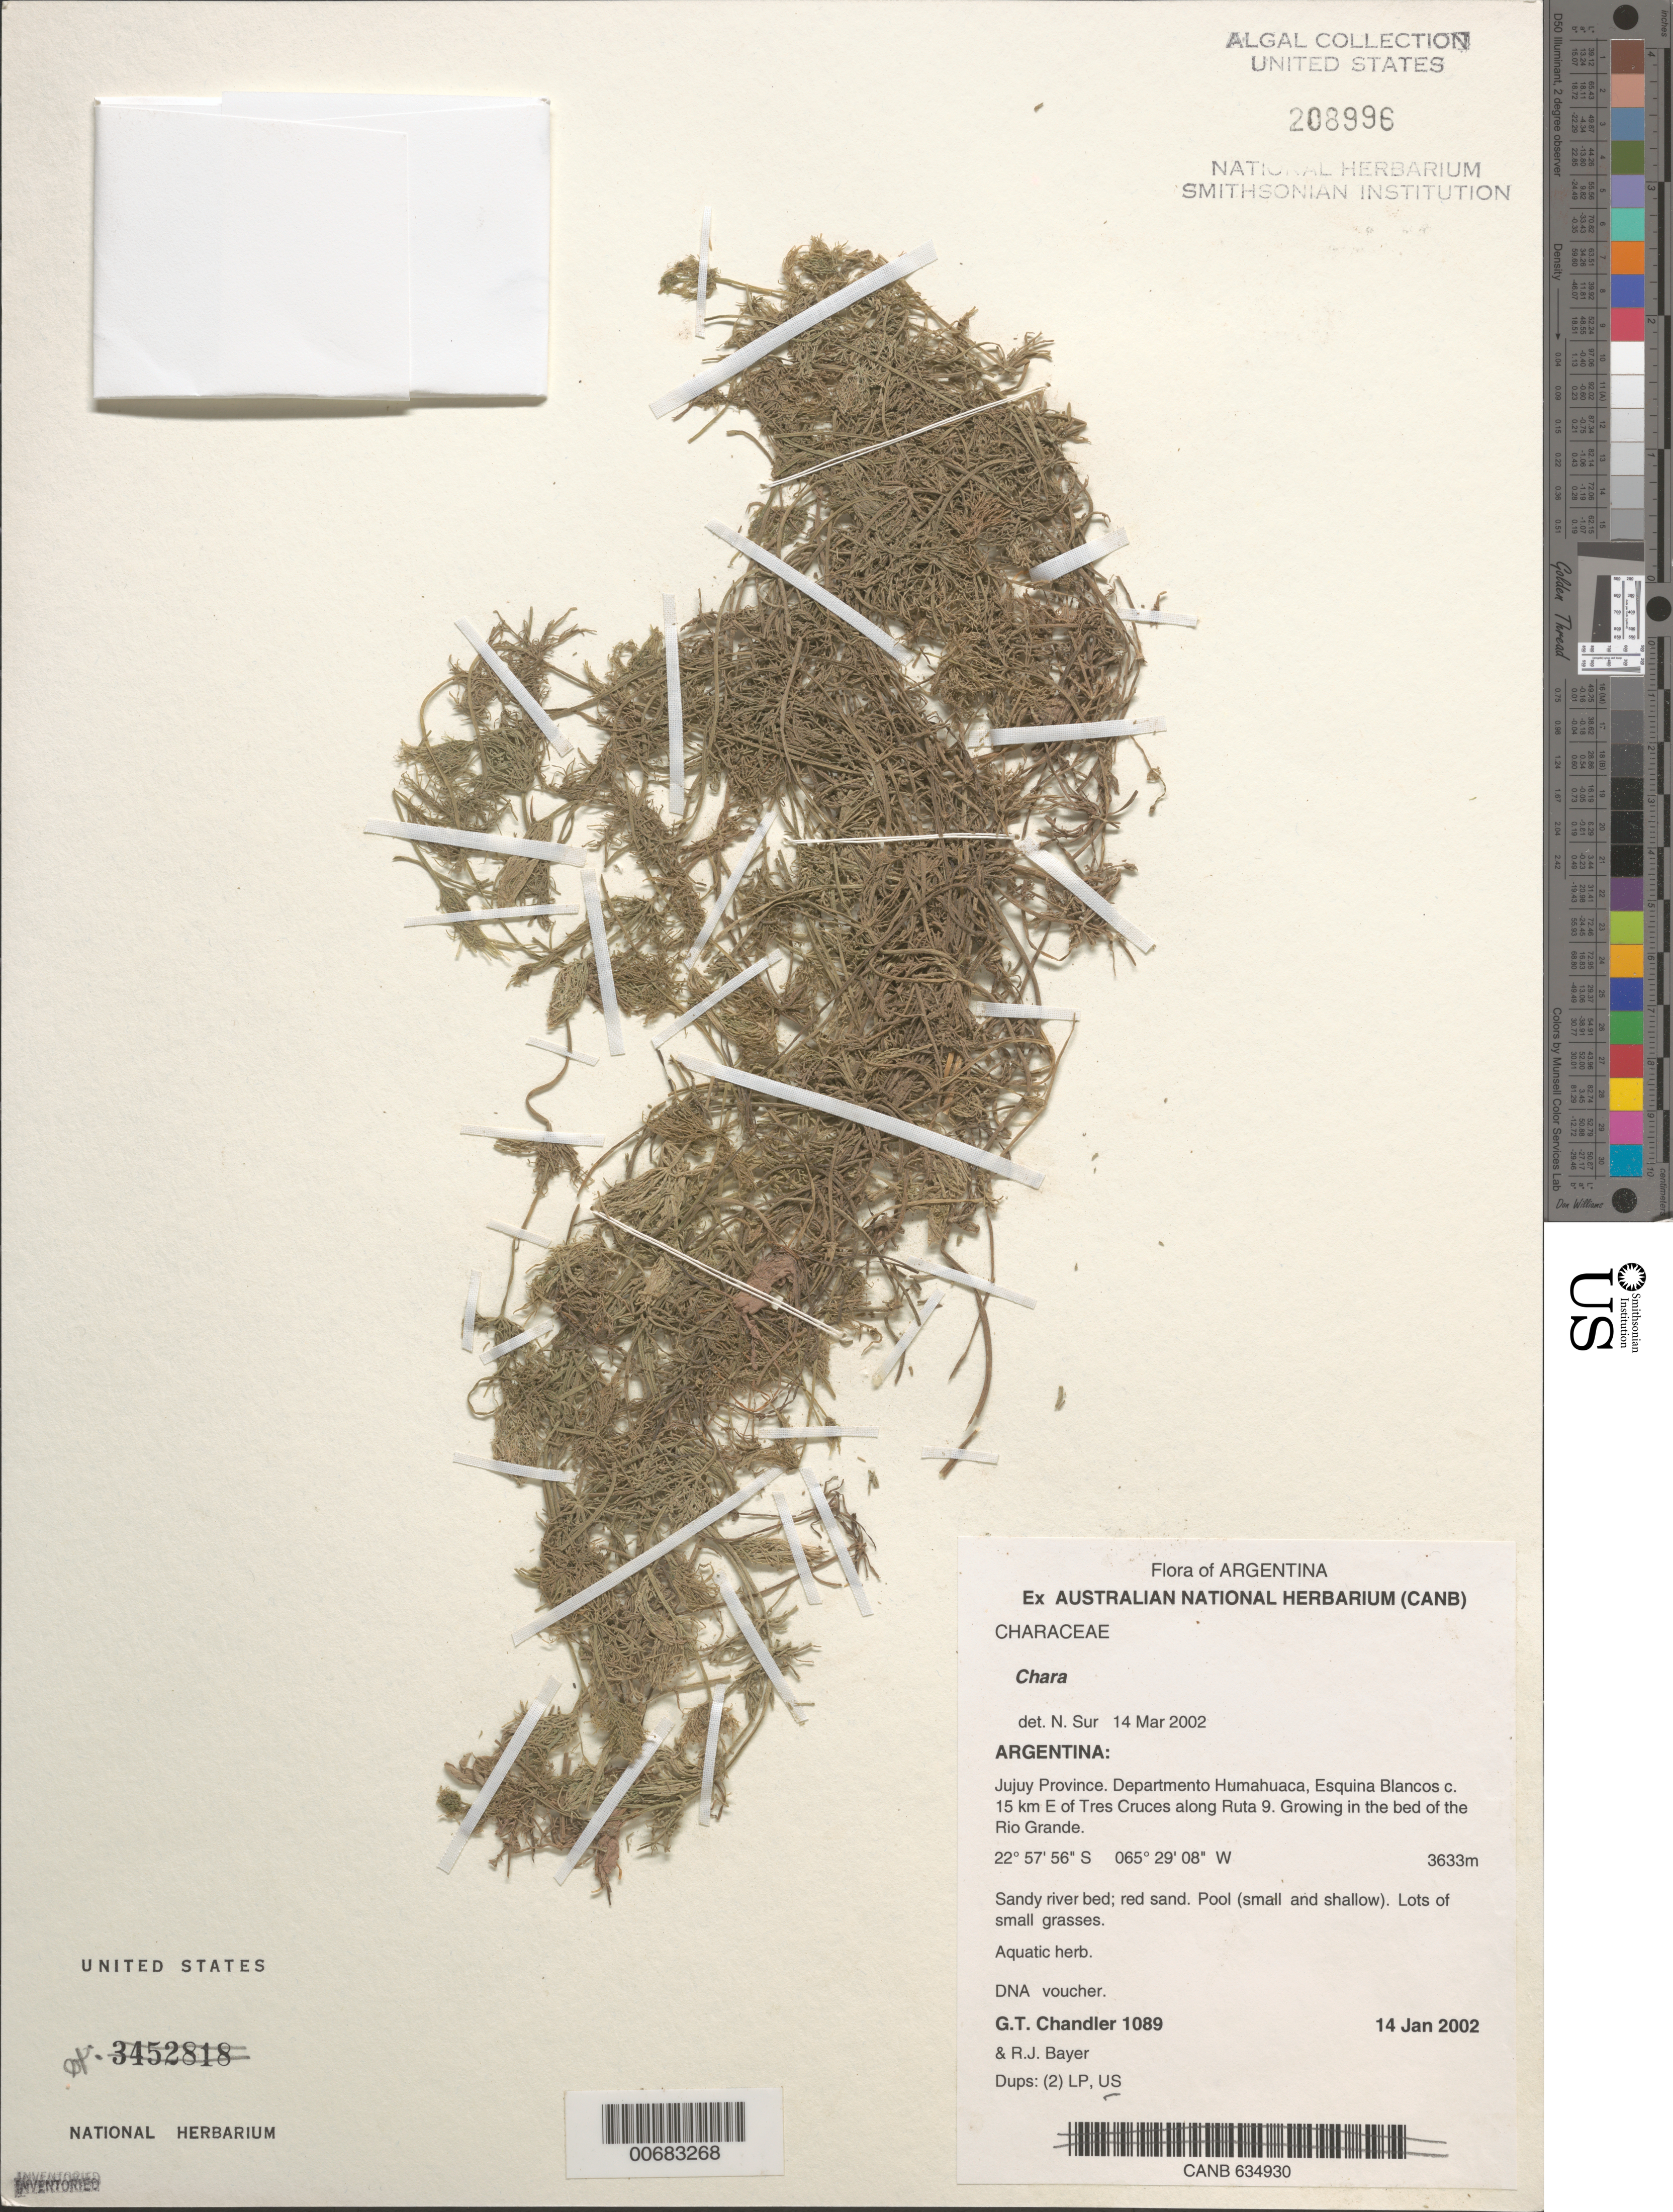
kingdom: Plantae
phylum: Charophyta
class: Charophyceae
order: Charales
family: Characeae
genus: Chara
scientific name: Chara sp.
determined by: Sur, N.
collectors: G. Chandler & R. Bayer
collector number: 1089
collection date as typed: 14 Jan 2002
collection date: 2002-01-14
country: Argentina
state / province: Jujuy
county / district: Humahuaca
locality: Rio Grande, Esquina Blancos ca. 15 km east of Tres Cruces along ruta 9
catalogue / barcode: US 208996